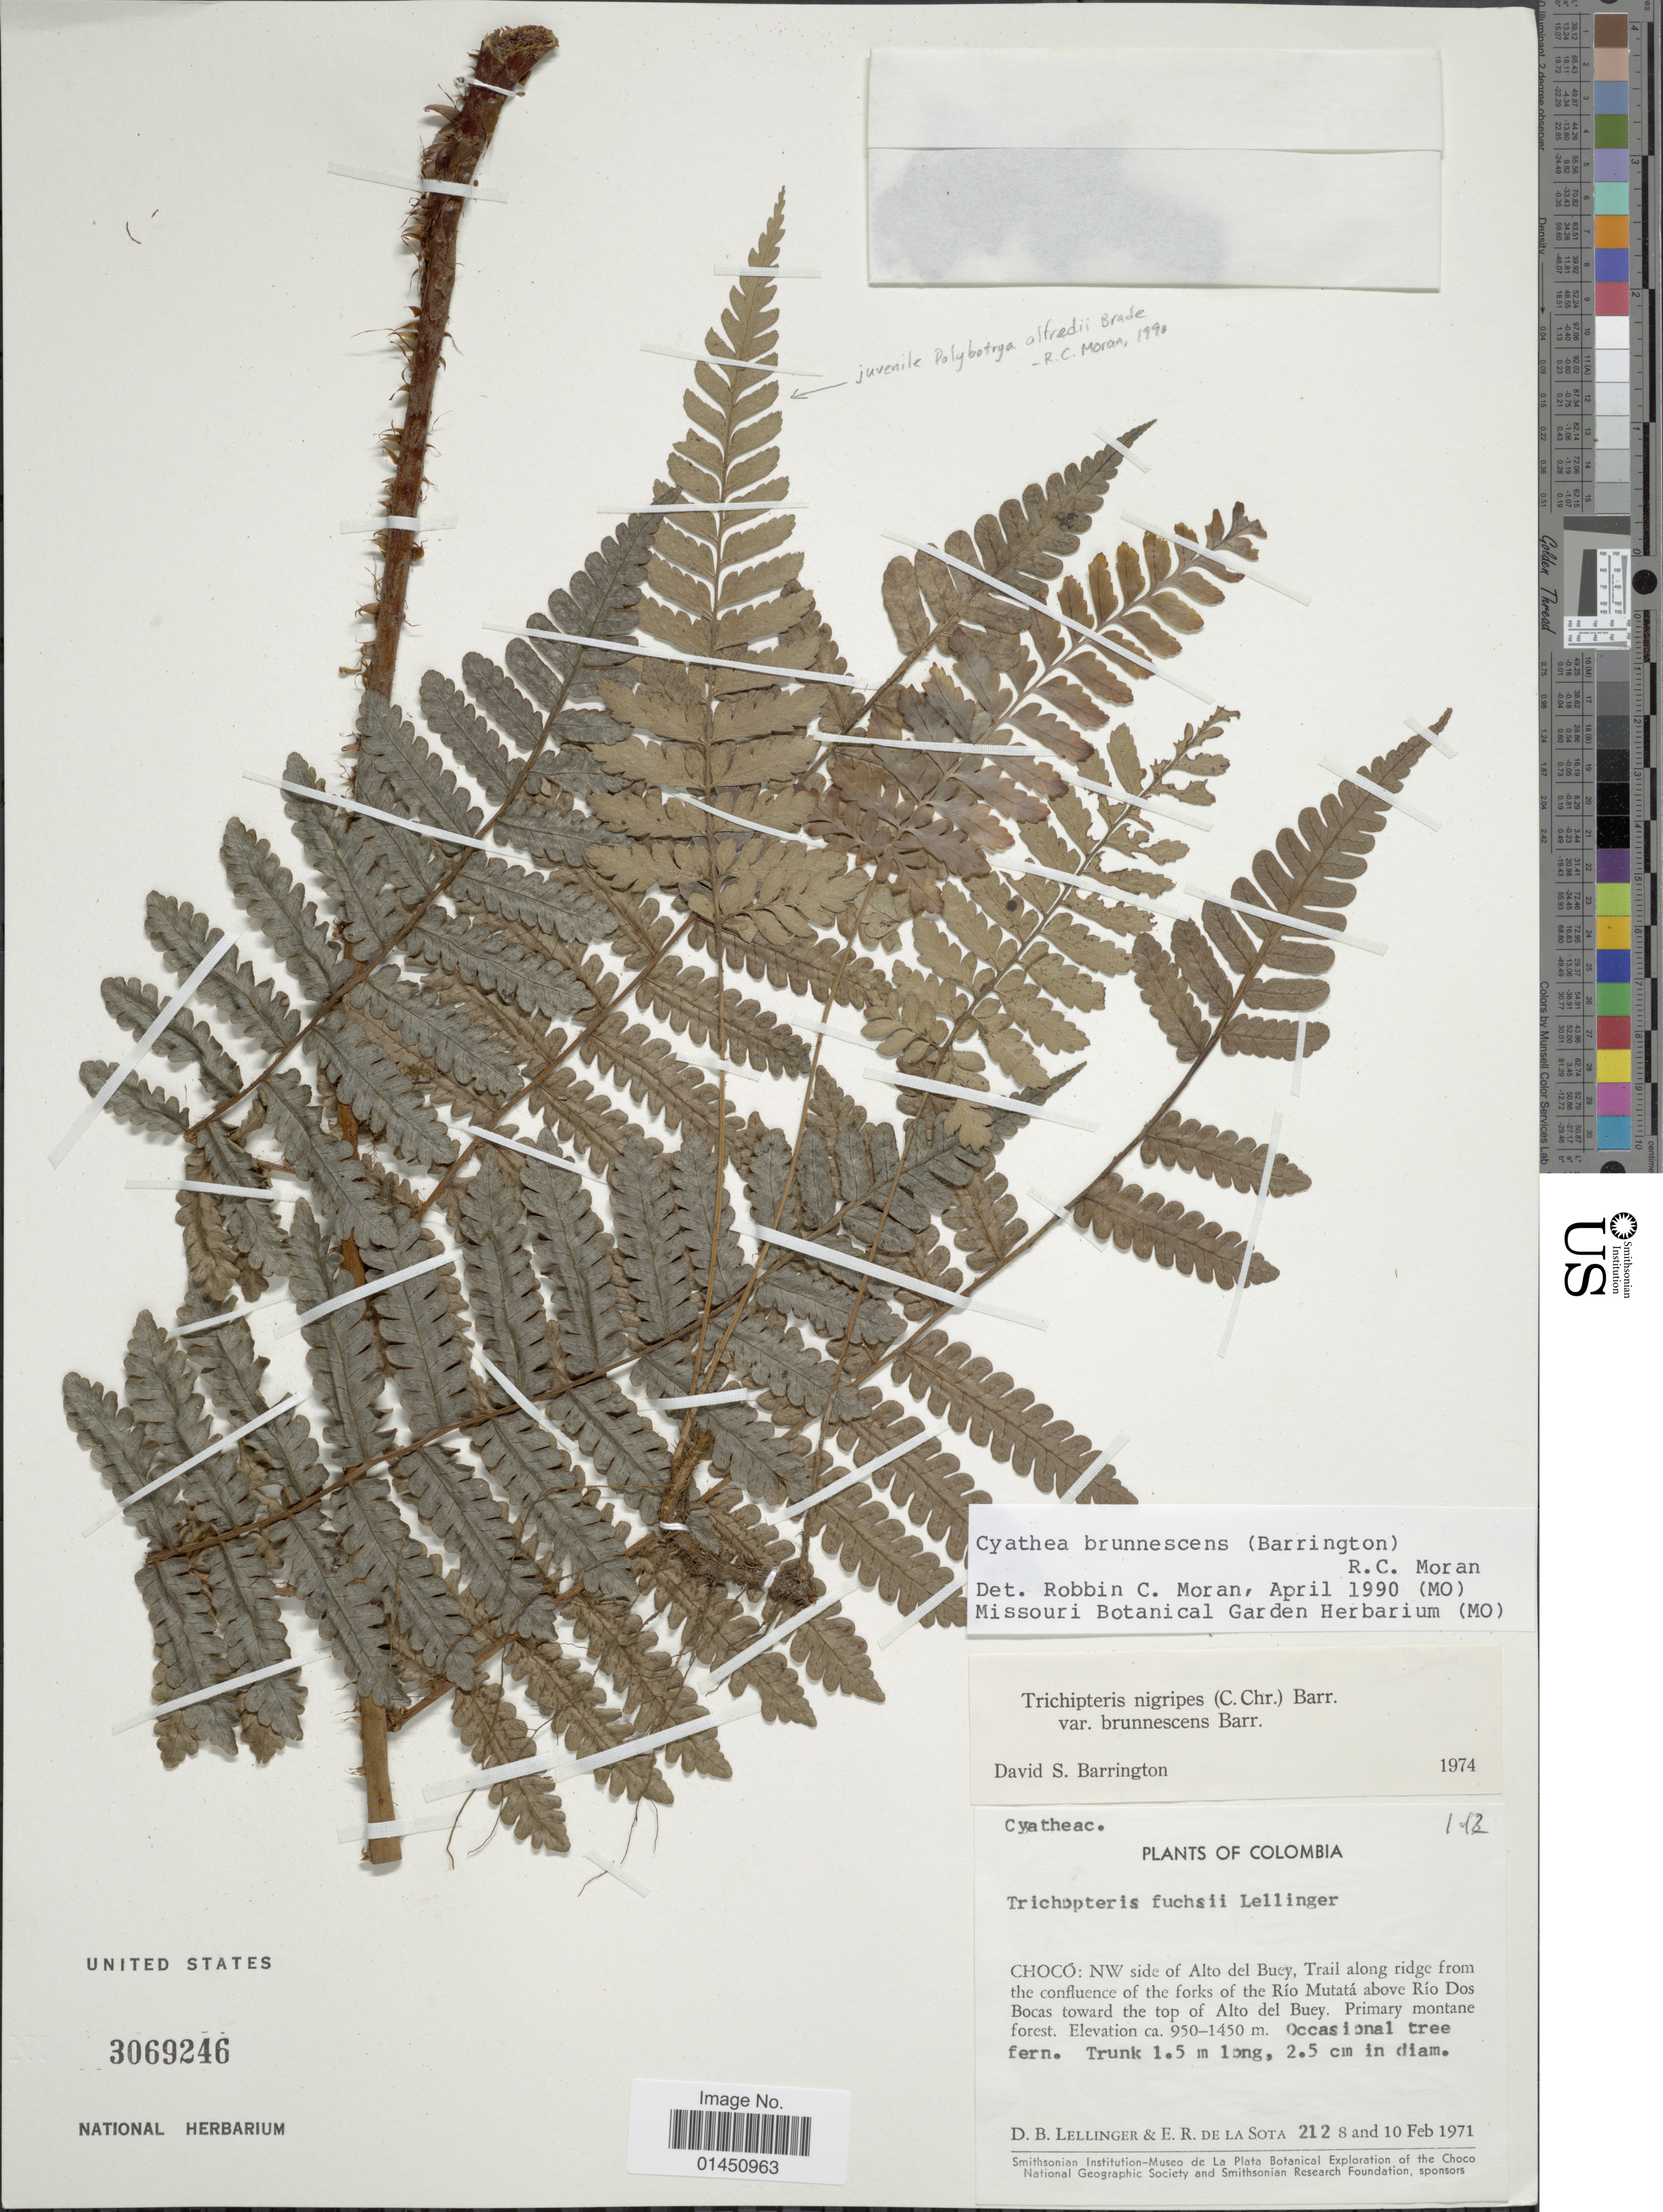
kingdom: Plantae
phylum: Tracheophyta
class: Polypodiopsida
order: Cyatheales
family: Cyatheaceae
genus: Cyathea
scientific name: Cyathea brunnescens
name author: (Barrington) R.C. Moran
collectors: D. B. Lellinger & E. R. de la Sota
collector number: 212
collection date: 1971-02-08/1971-02-10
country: Colombia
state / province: Chocó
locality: NW side of Alto del Buey, Trail along ridge from the confluence of the forks of the Rio Mutata above Rio Dos Bocas toward the top of Alto del Buey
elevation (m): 950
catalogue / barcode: US 3069246